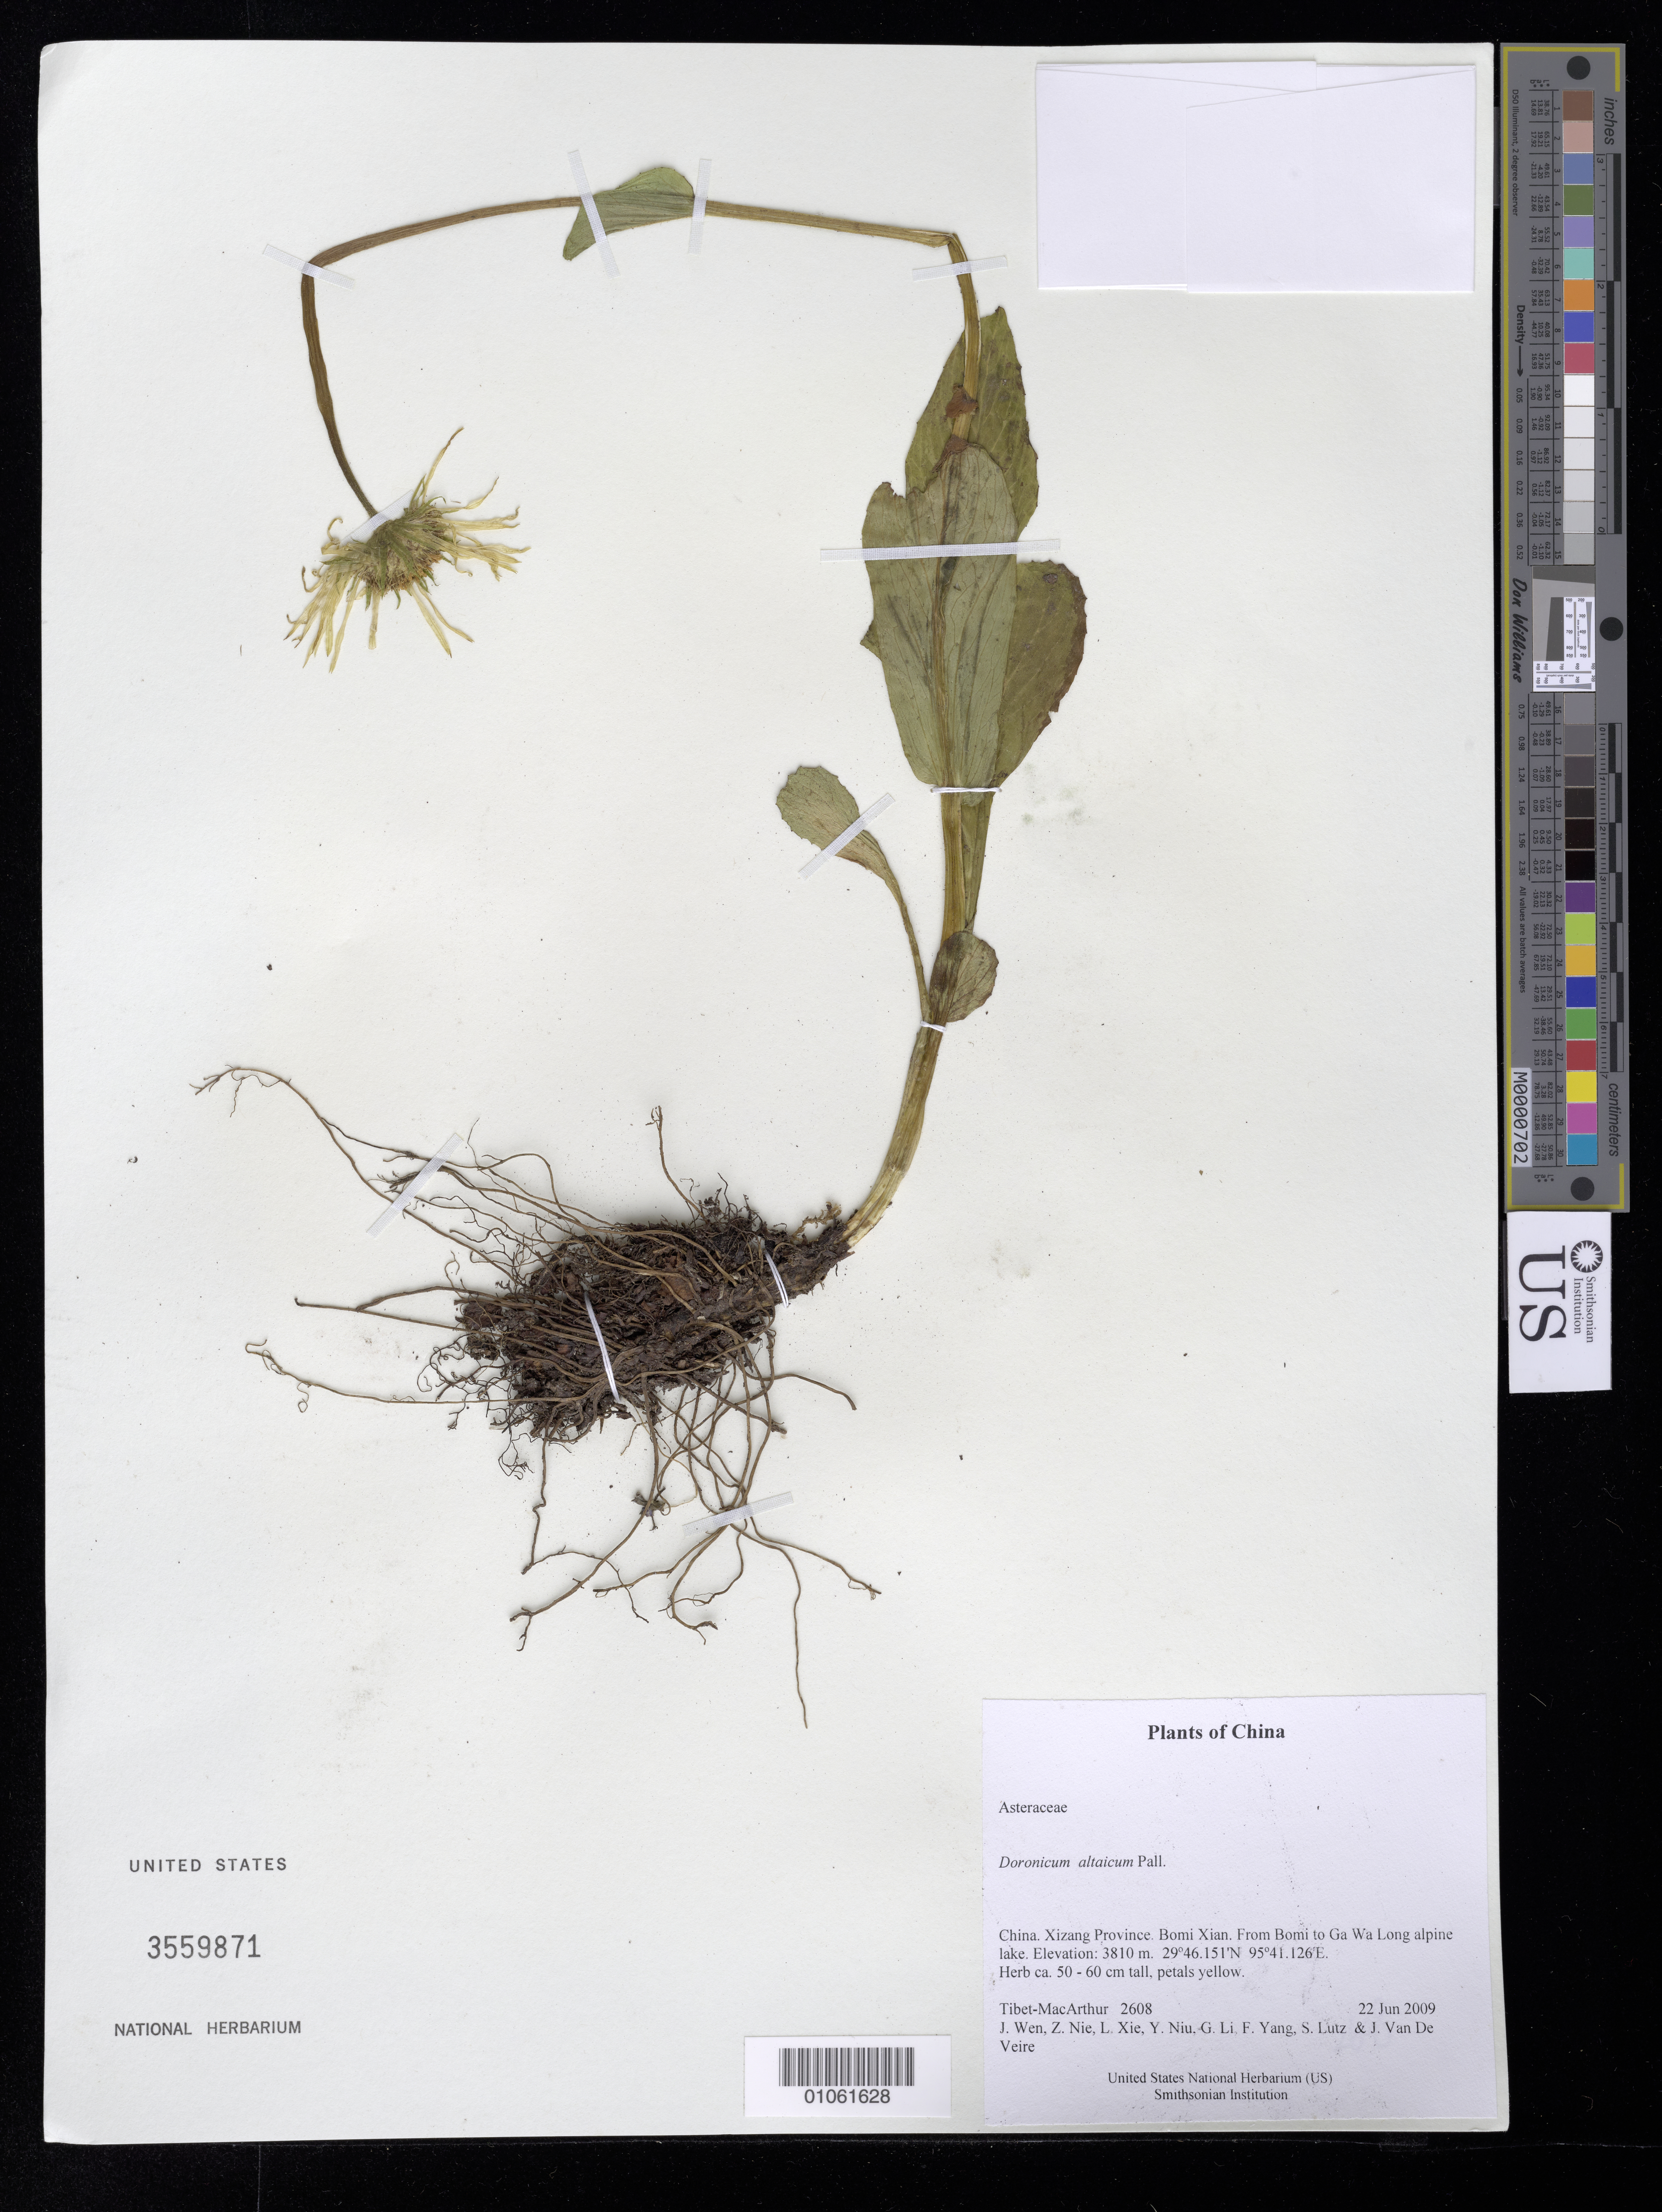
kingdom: Plantae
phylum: Tracheophyta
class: Magnoliopsida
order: Asterales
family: Asteraceae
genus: Doronicum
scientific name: Doronicum altaicum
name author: Pall.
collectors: Tibet-MacArthur, J. Wen, Z. Nie, L. Xie, Y. Niu, G. Li, F. Yang, S. Lutz & J. Van De Veire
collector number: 2608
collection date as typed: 22 Jun 2009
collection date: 2009-06-22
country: China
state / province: Xizang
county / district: Bomi Xian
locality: From Bomi to Ga Wa Long alpine lake.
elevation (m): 3810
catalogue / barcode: US 3559871